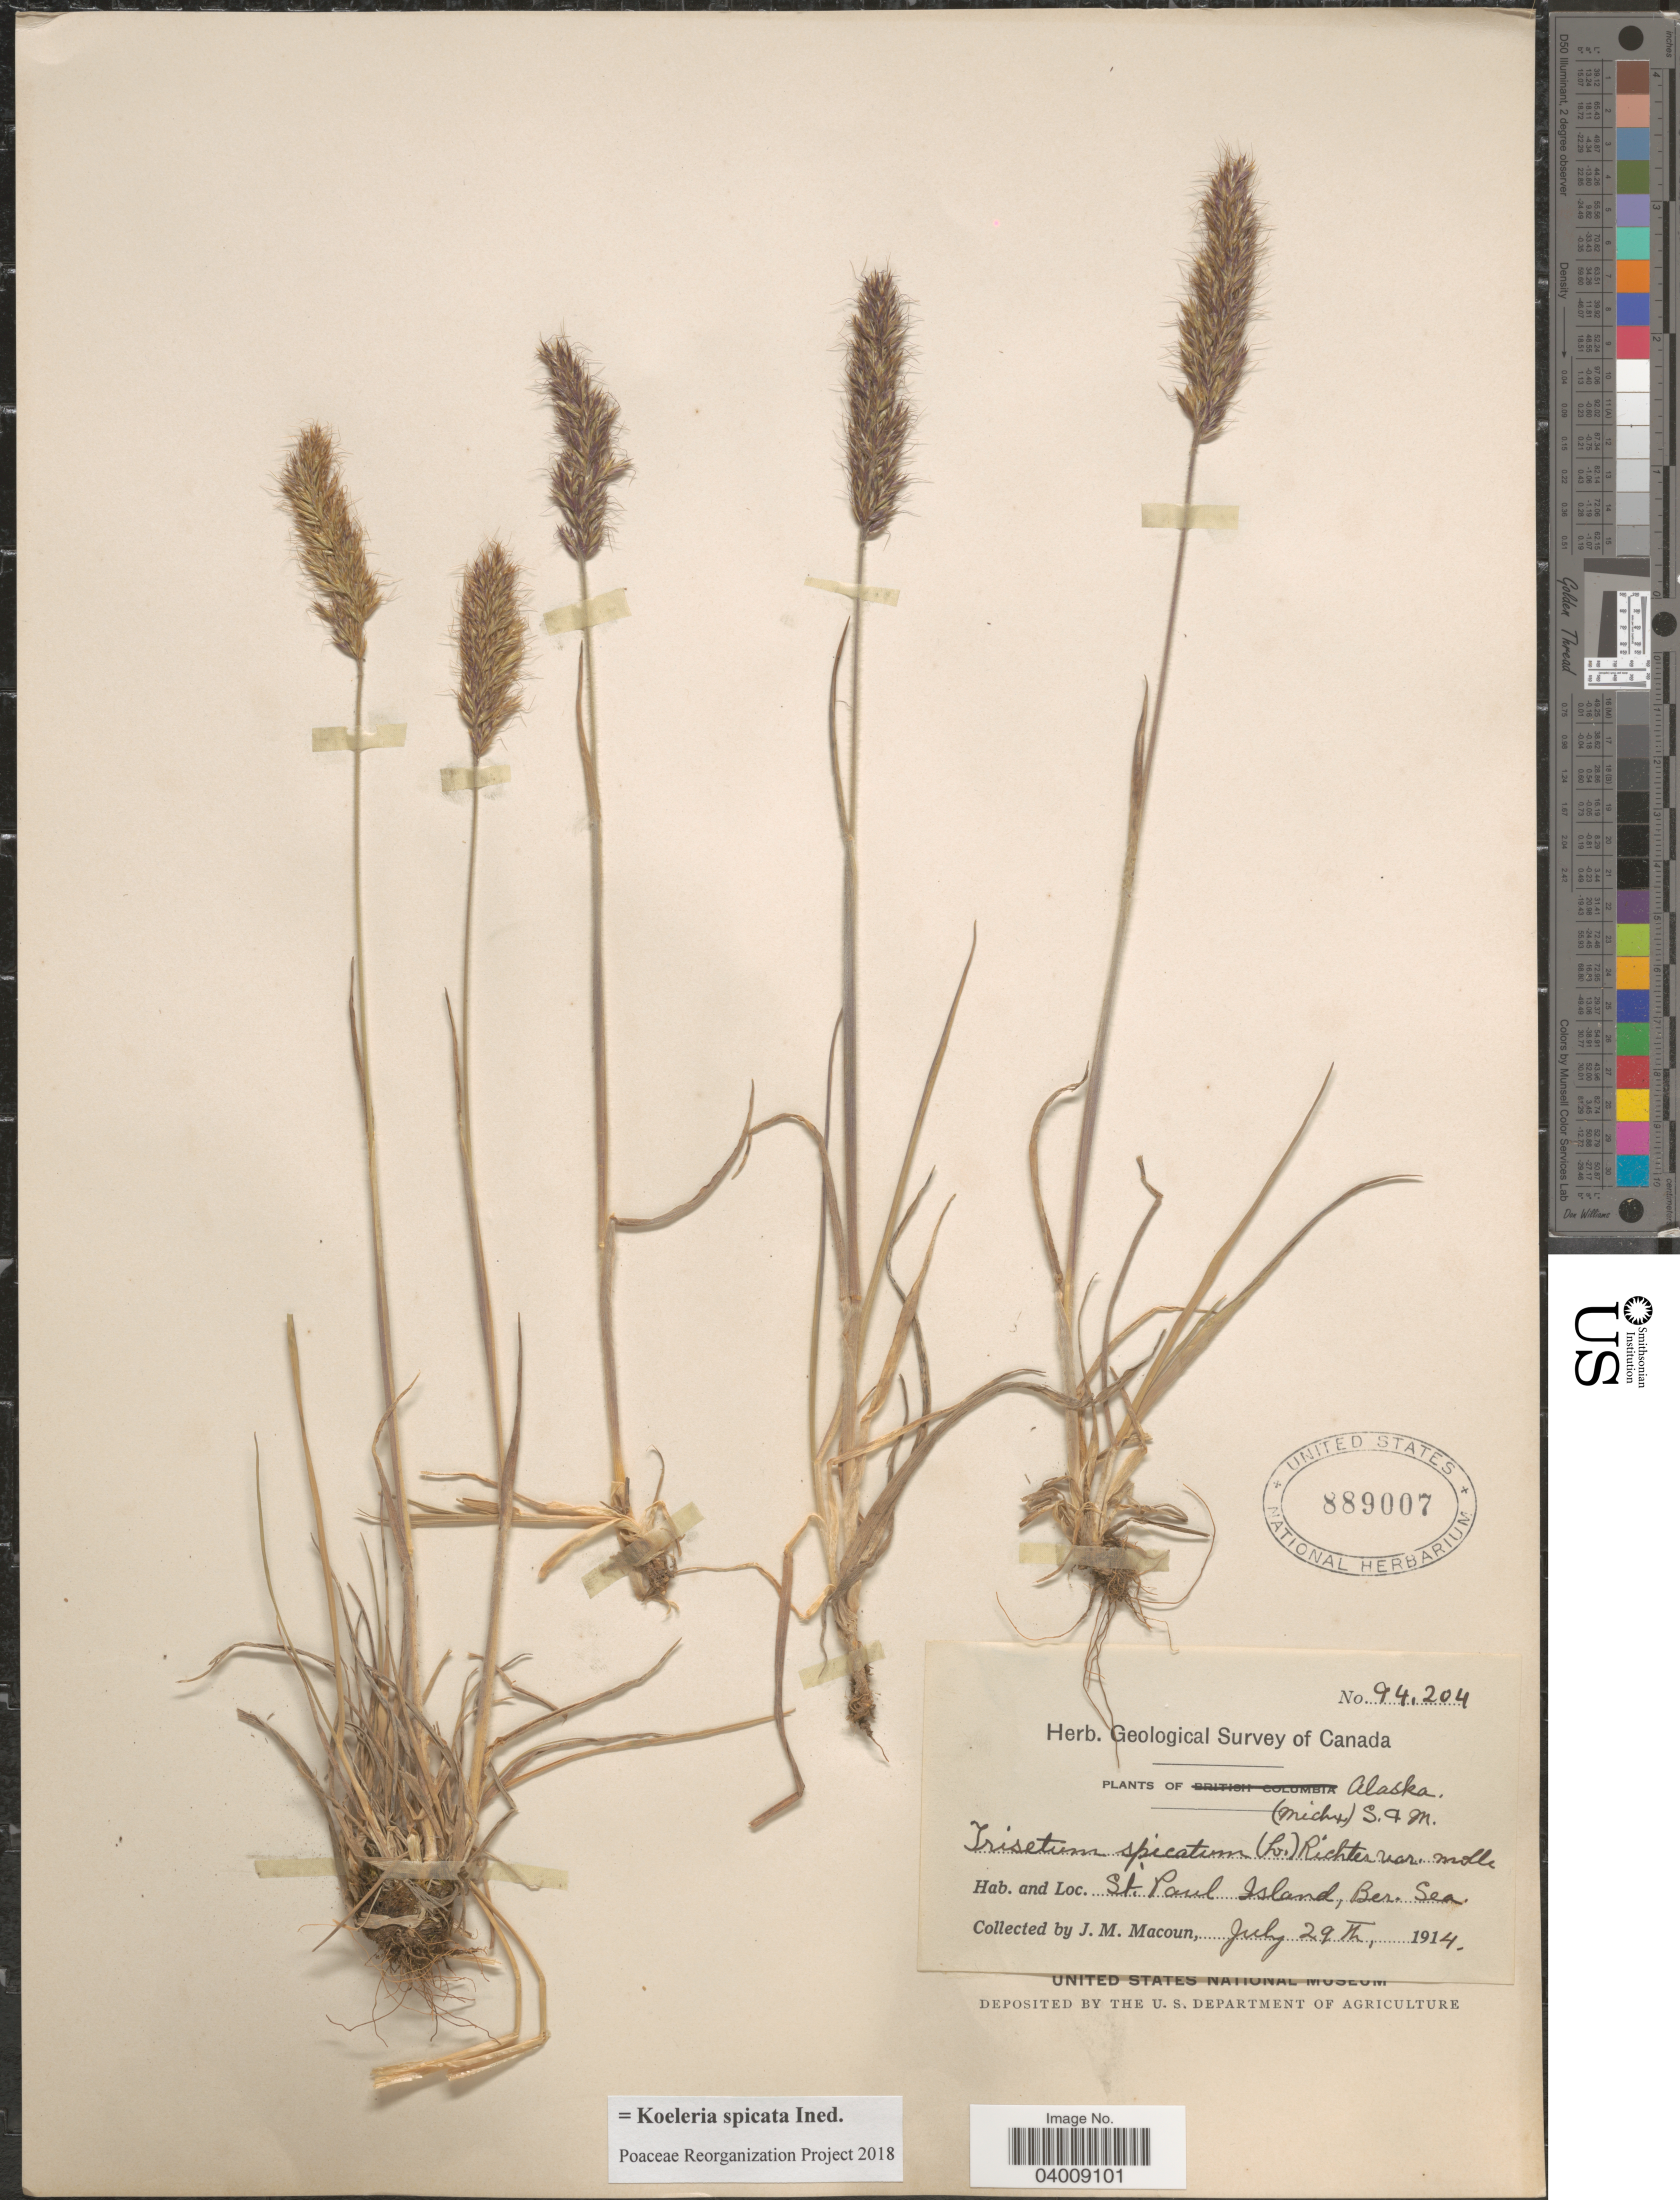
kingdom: Plantae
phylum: Tracheophyta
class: Liliopsida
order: Poales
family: Poaceae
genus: Koeleria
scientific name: Koeleria spicata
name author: (L.) Barberá et al.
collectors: J. M. Macoun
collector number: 94204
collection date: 1914-07-29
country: United States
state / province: Alaska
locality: St. Paul Island, Ber. Sea.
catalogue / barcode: US 889007